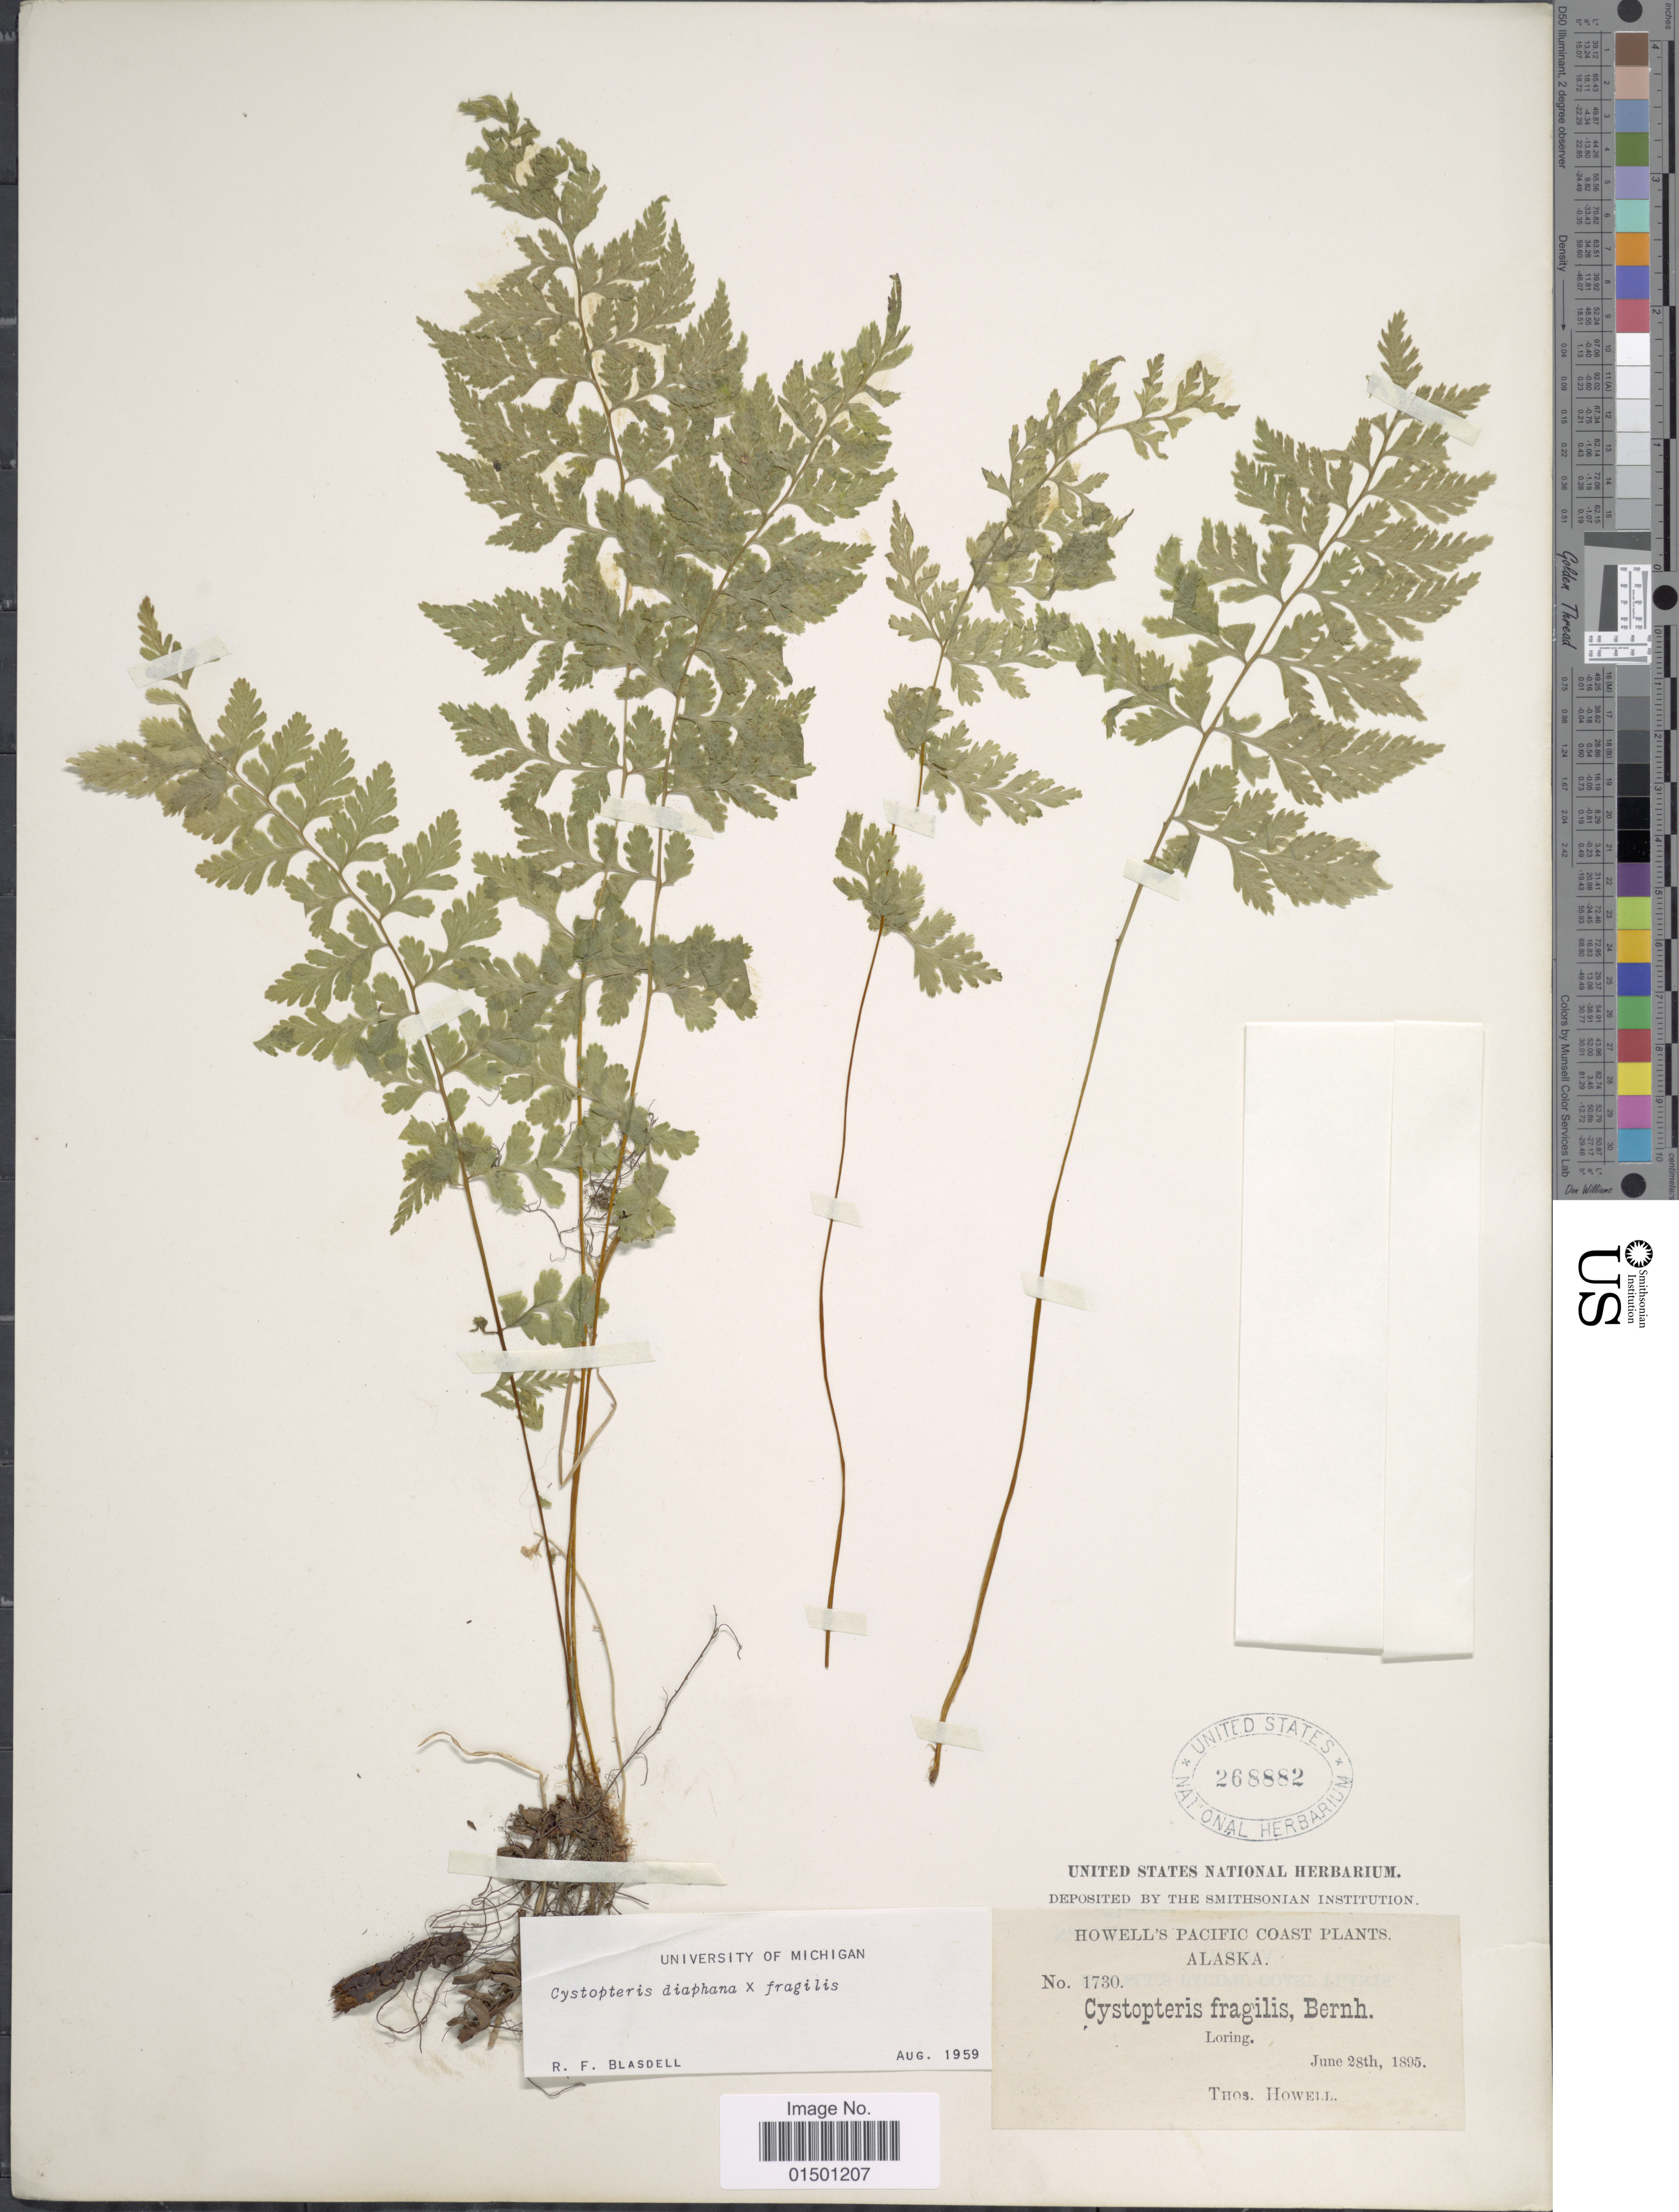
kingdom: Plantae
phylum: Tracheophyta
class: Polypodiopsida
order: Polypodiales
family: Cystopteridaceae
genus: Cystopteris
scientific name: Cystopteris diaphana x C. fragilis (L.) Bernh.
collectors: T. Howell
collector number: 1730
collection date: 1895-06-28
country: United States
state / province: Alaska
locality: Pacific Coast, Loring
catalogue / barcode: US 268882